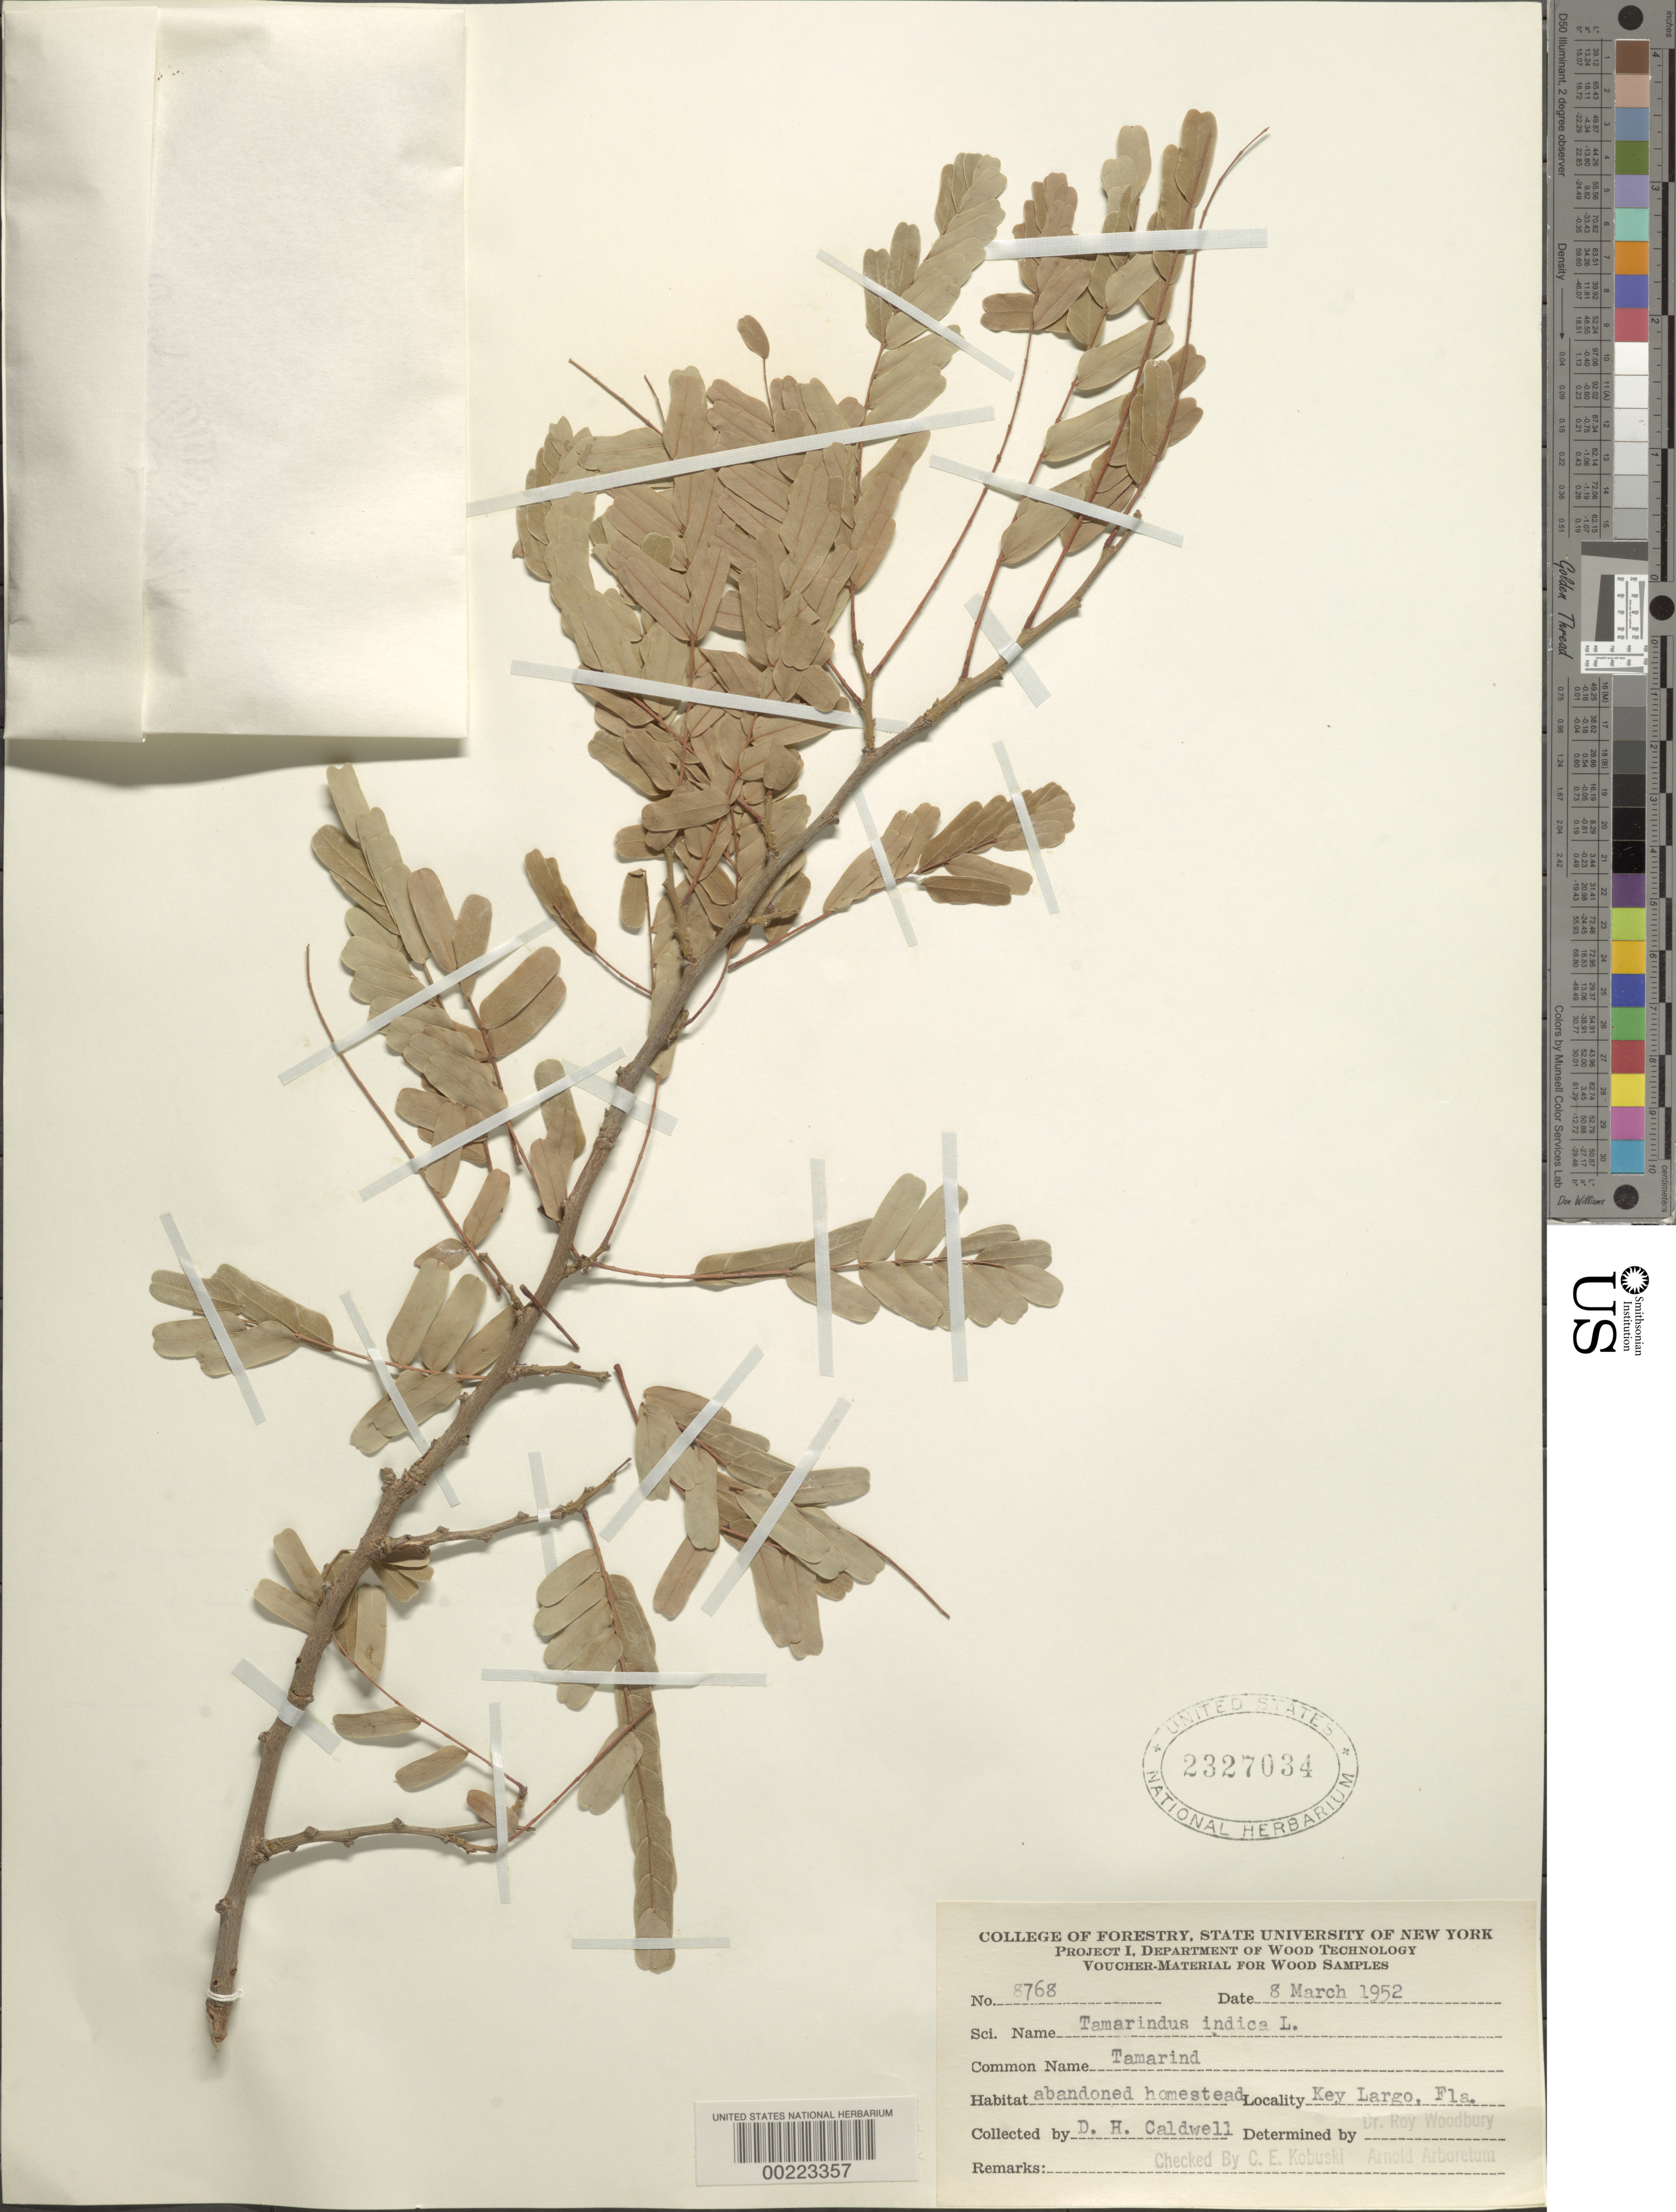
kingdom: Plantae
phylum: Tracheophyta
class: Magnoliopsida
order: Fabales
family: Fabaceae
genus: Tamarindus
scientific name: Tamarindus indica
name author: L.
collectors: D. H. Caldwell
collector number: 8768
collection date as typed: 08 Mar 1952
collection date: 1952-03-08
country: United States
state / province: Florida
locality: Key largo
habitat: Abandoned homestead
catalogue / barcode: US 2327034